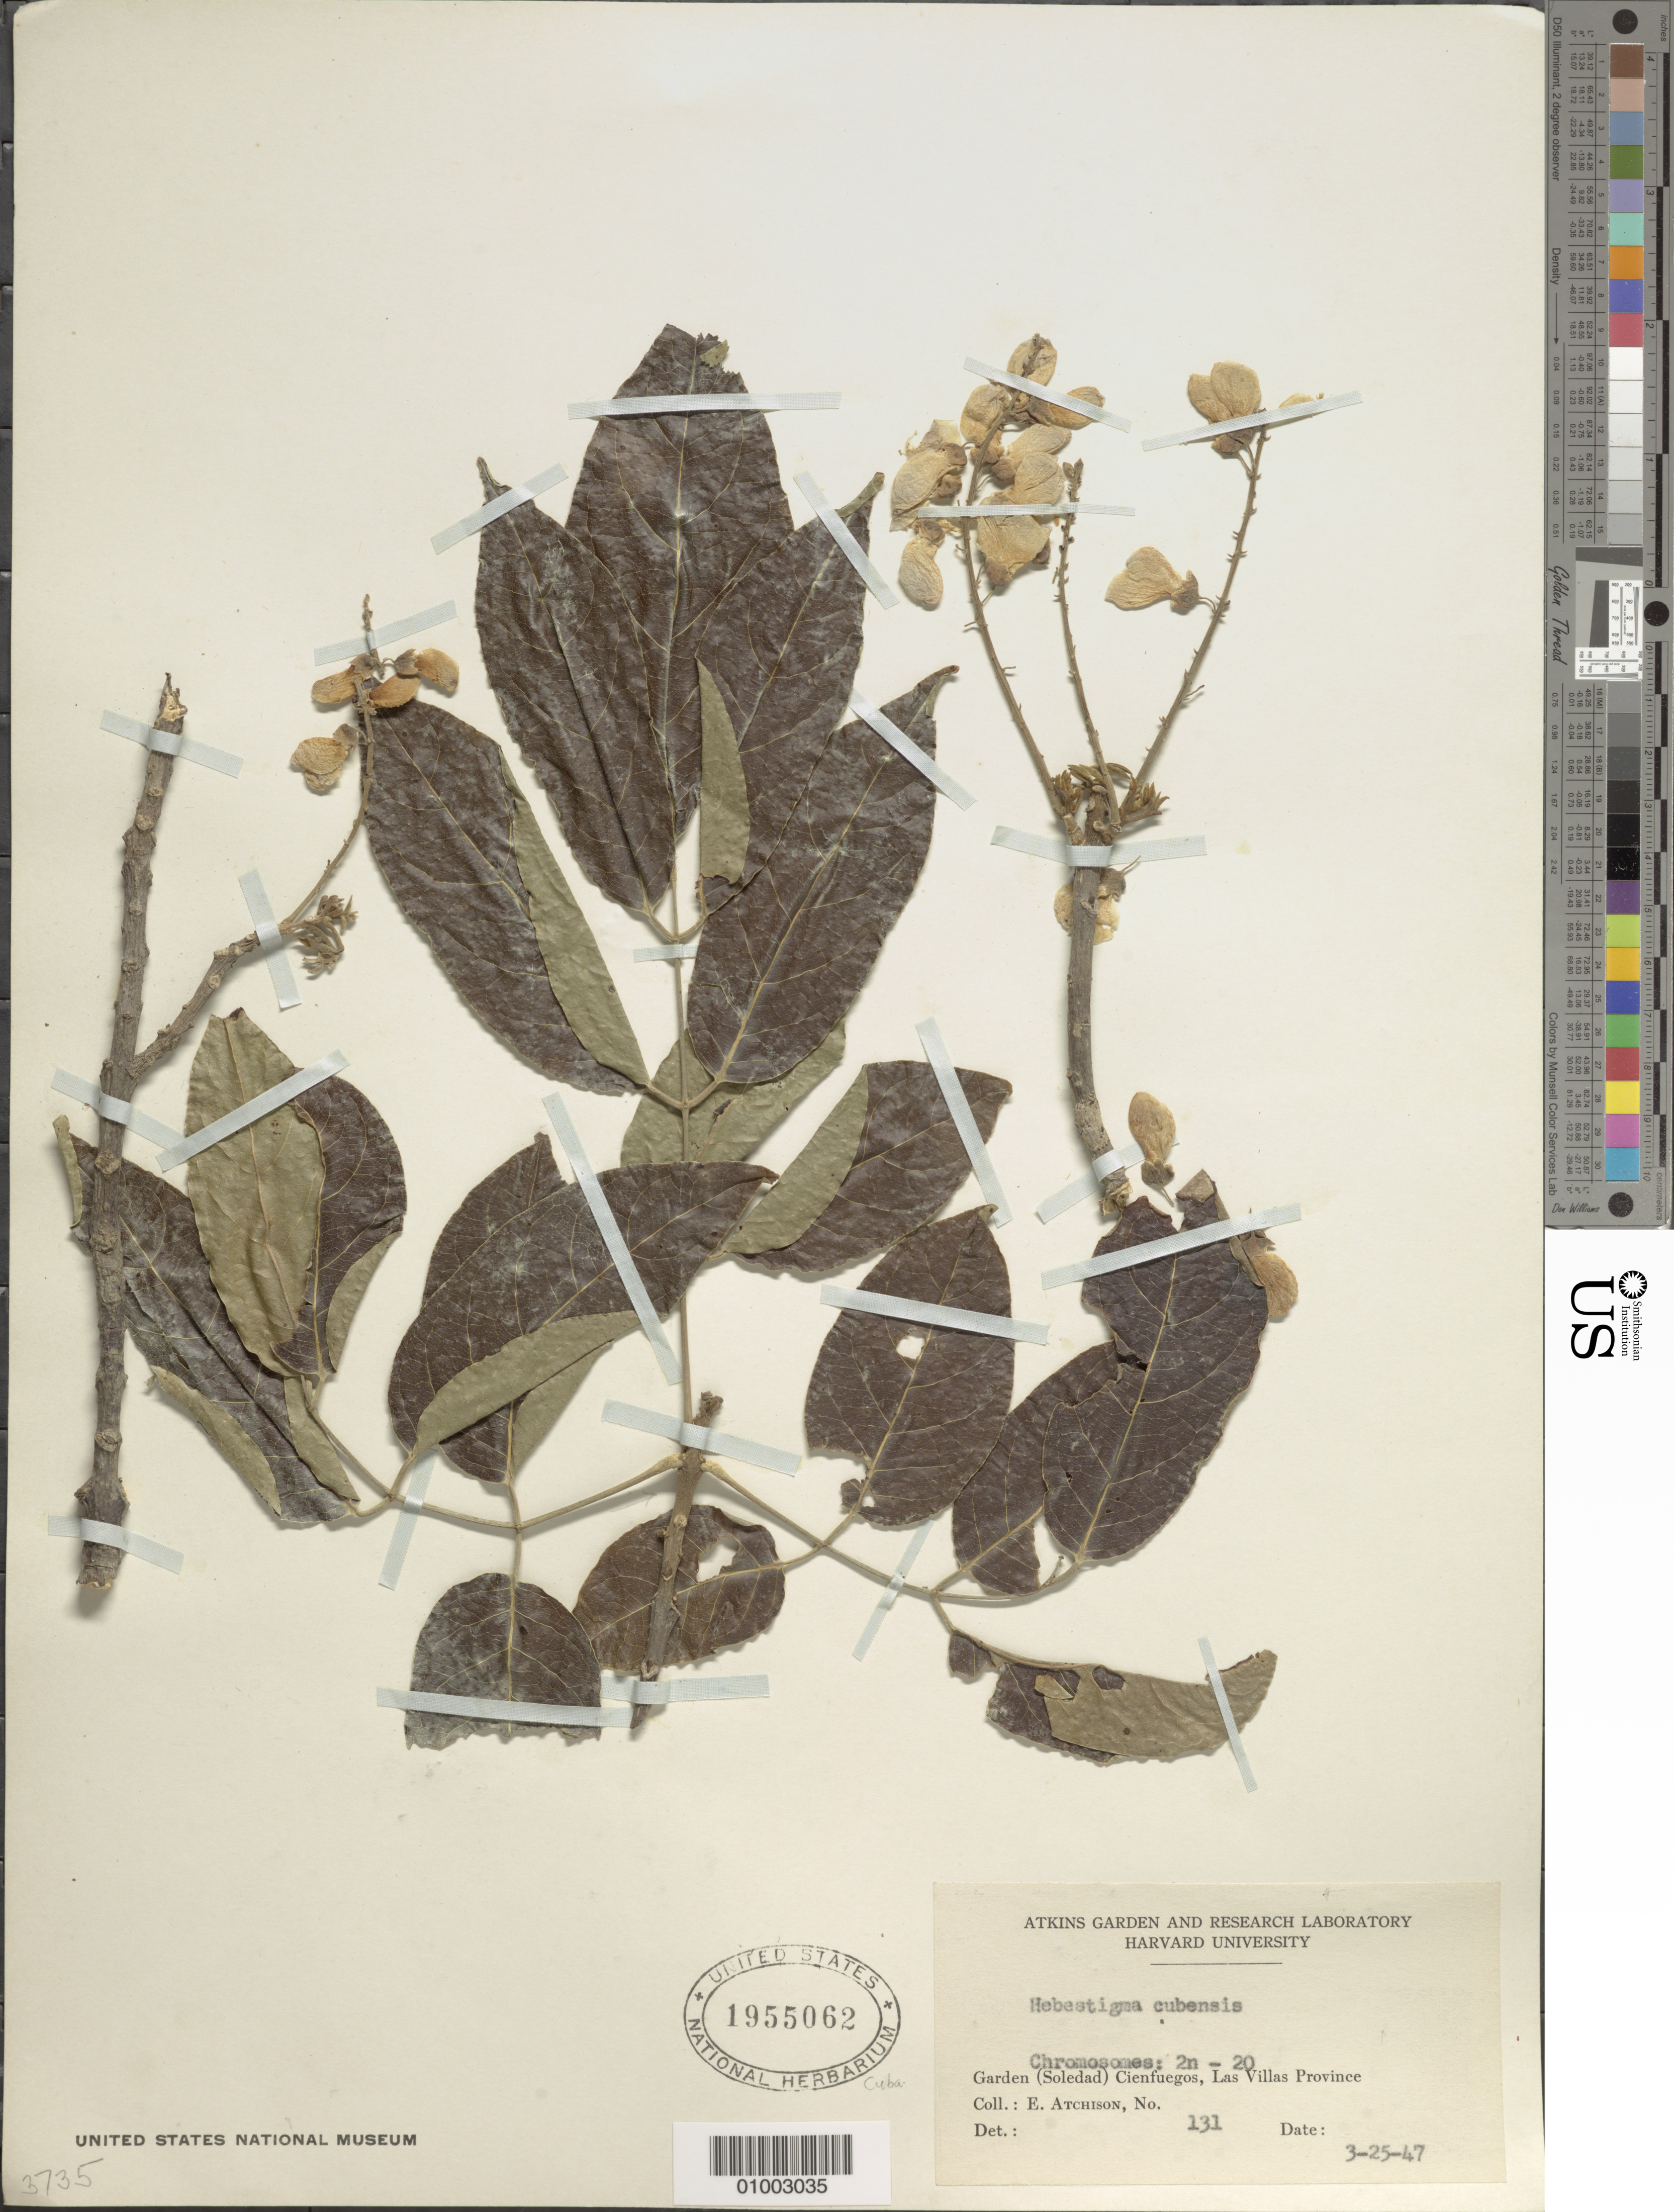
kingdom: Plantae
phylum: Tracheophyta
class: Magnoliopsida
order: Fabales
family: Fabaceae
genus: Hebestigma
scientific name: Hebestigma cubense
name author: (Kunth) Urb.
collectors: E. Atchison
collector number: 131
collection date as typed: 25 Mar 1947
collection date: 1947-03-25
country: Cuba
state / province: Cienfuegos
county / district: Cienfuegos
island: Cuba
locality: Soledad Garden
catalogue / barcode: US 1955062